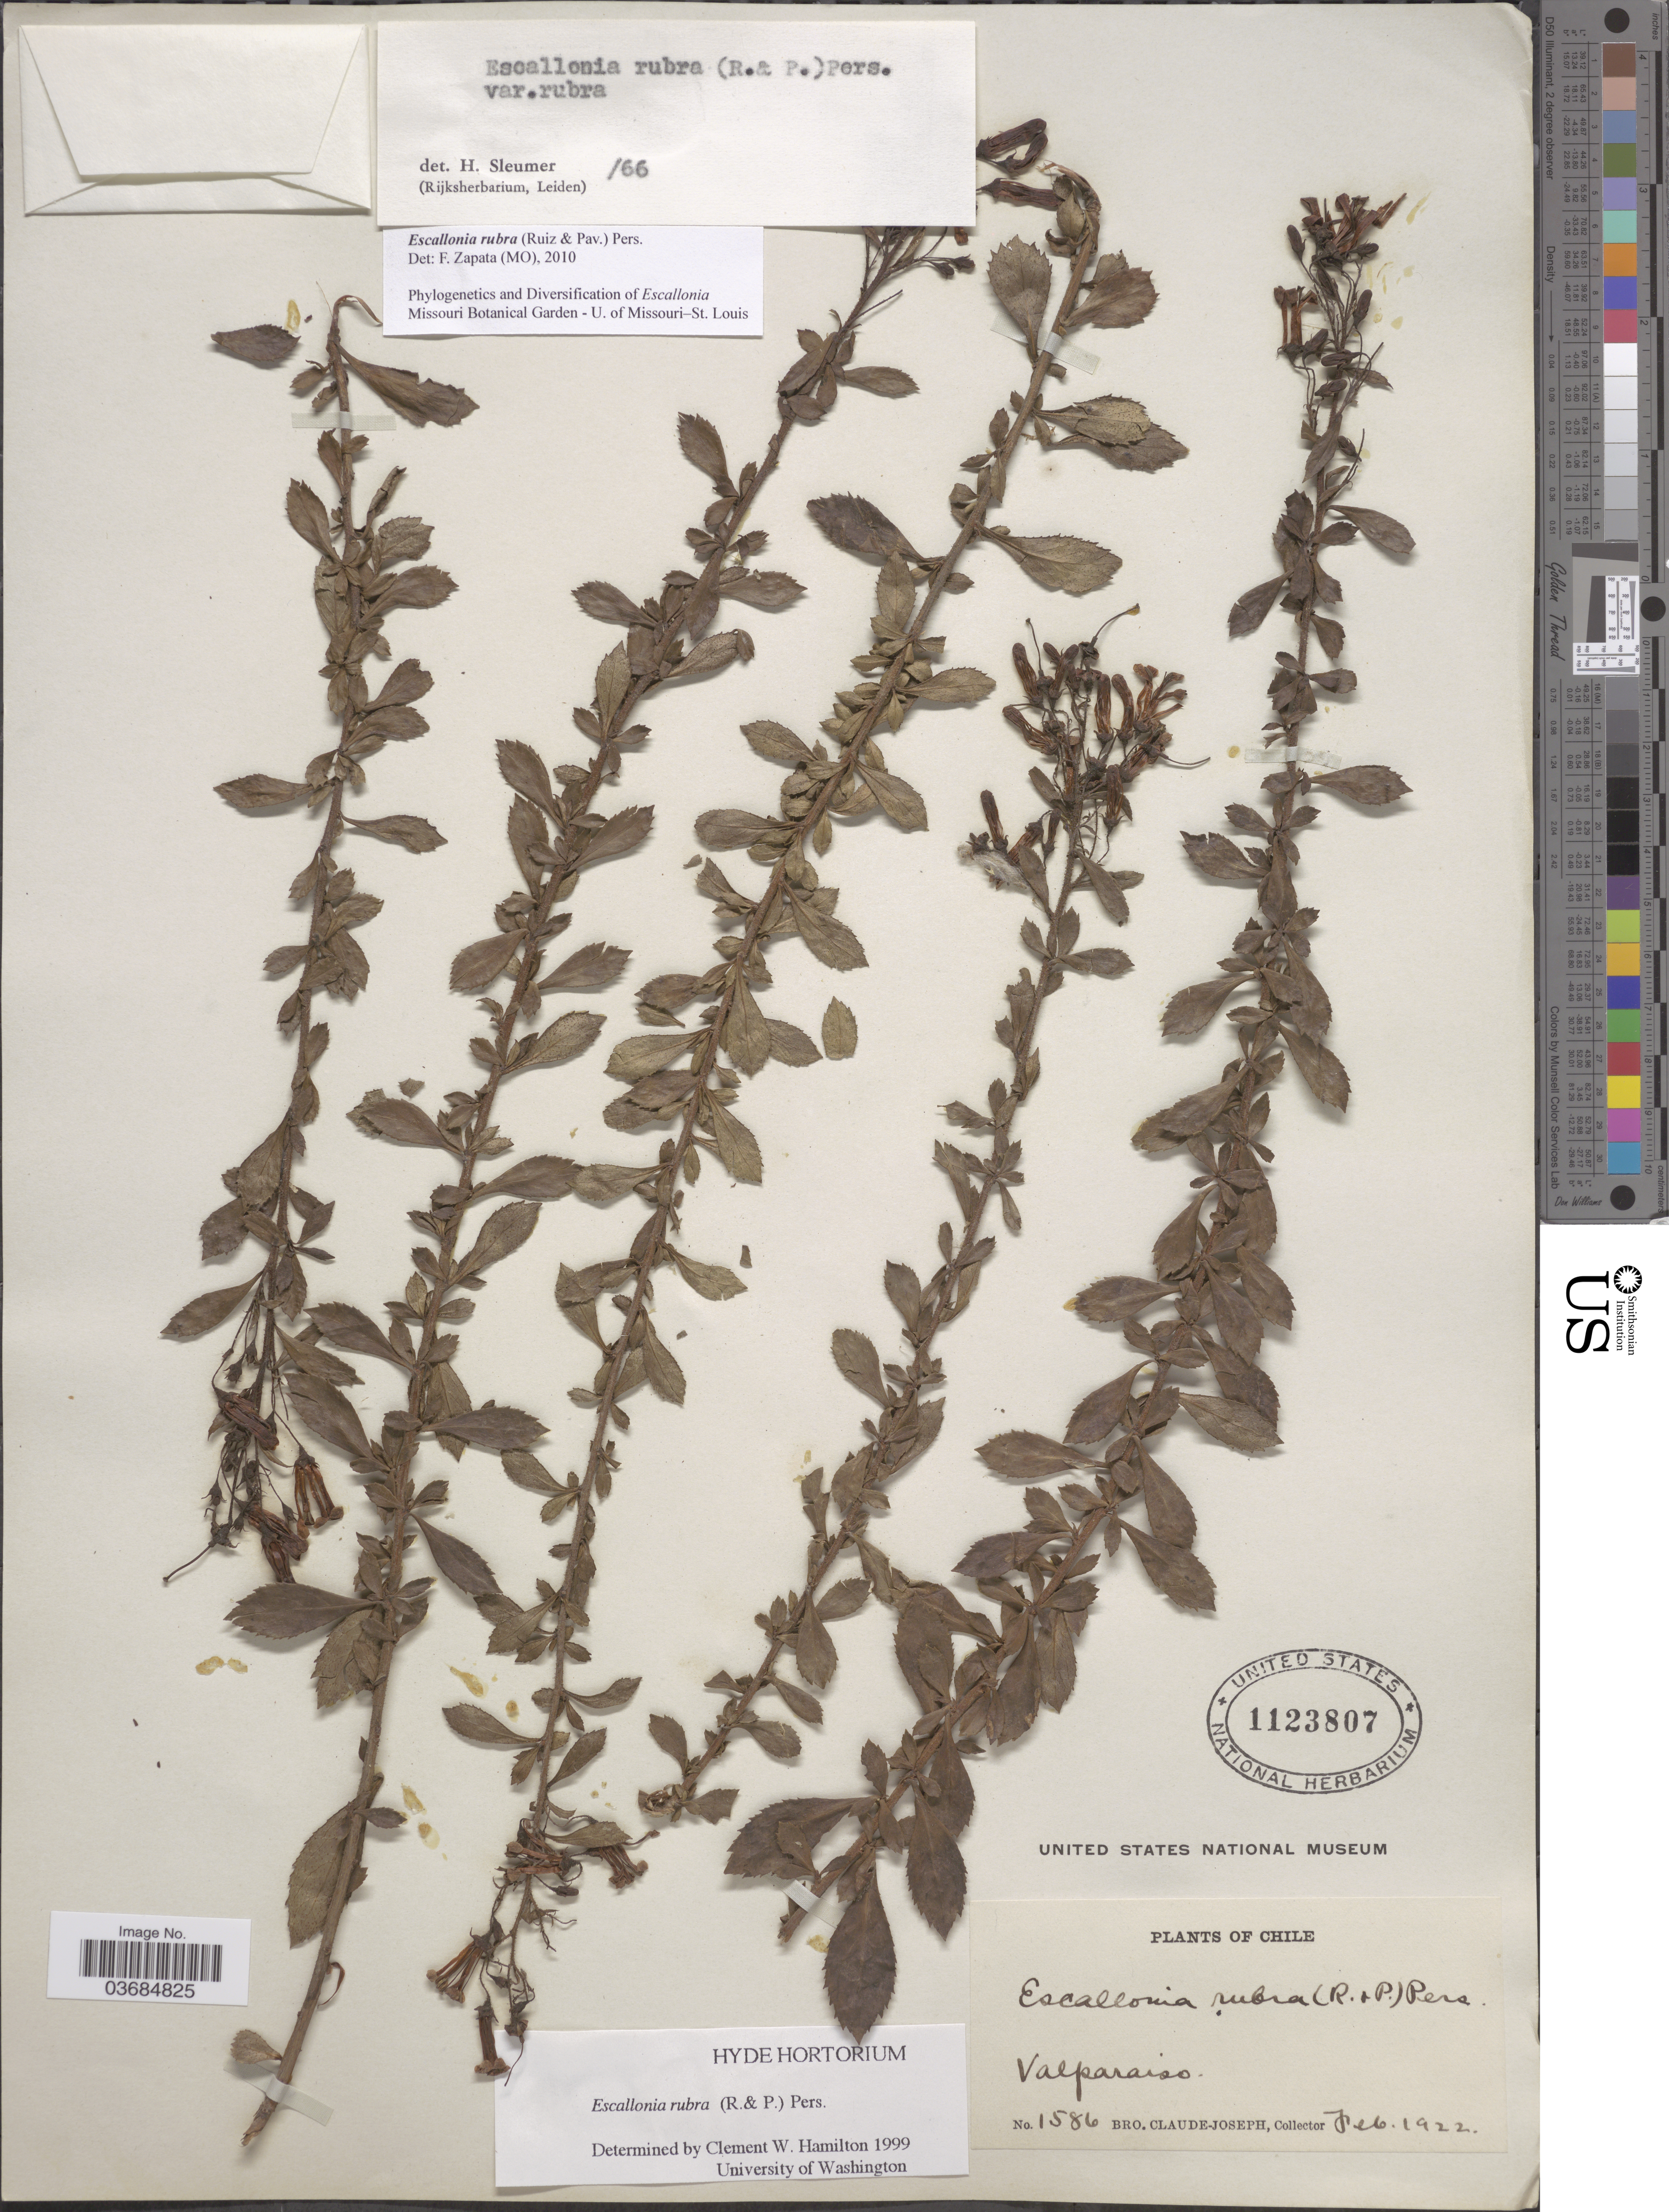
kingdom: Plantae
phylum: Tracheophyta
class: Magnoliopsida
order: Escalloniales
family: Escalloniaceae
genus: Escallonia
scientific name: Escallonia rubra var. rubra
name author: (Ruiz & Pav.) Pers.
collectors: Bro. Claude-Joseph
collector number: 1586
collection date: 1922-02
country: Chile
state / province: Valparaíso (V)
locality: Valparaiso.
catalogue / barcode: US 1123807